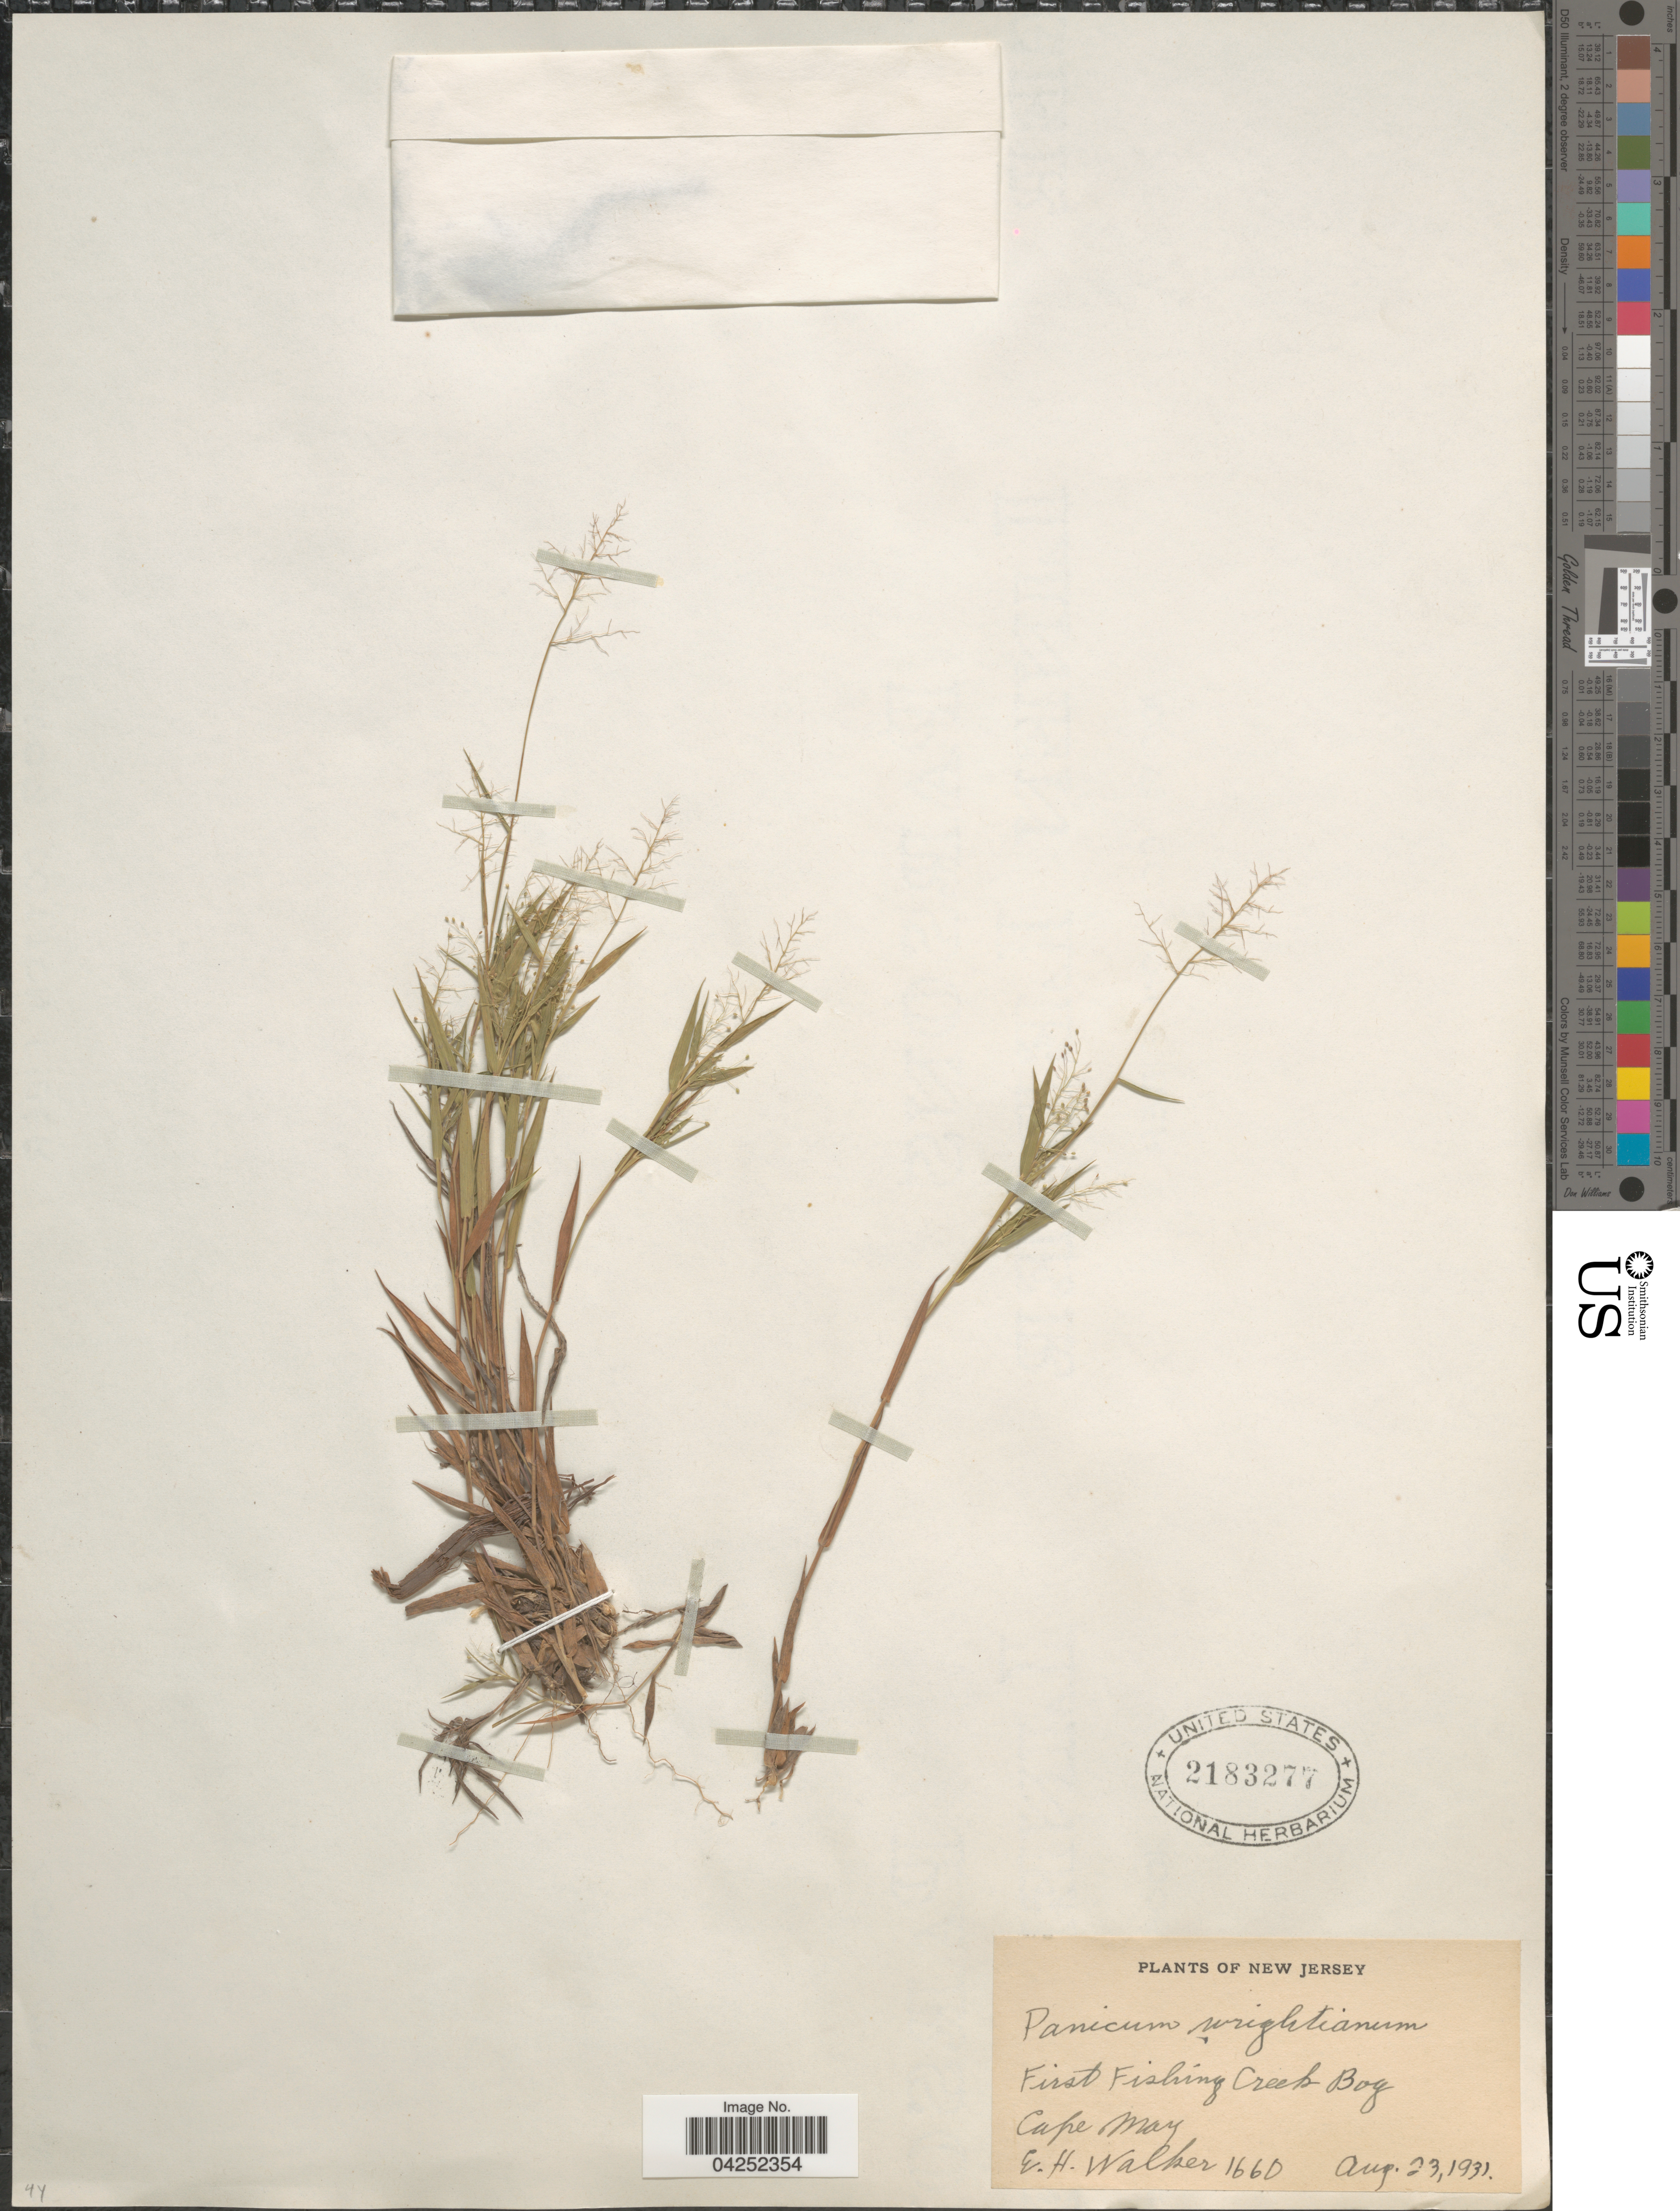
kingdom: Plantae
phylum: Tracheophyta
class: Liliopsida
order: Poales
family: Poaceae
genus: Dichanthelium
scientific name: Dichanthelium acuminatum var. longiligulatum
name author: (Nash) Gould & C.A. Clark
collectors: E. H. Walker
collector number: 1660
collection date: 1931-08-23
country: United States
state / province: New Jersey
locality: First Fishing Creek Bog. Cape May.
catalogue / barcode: US 2183277